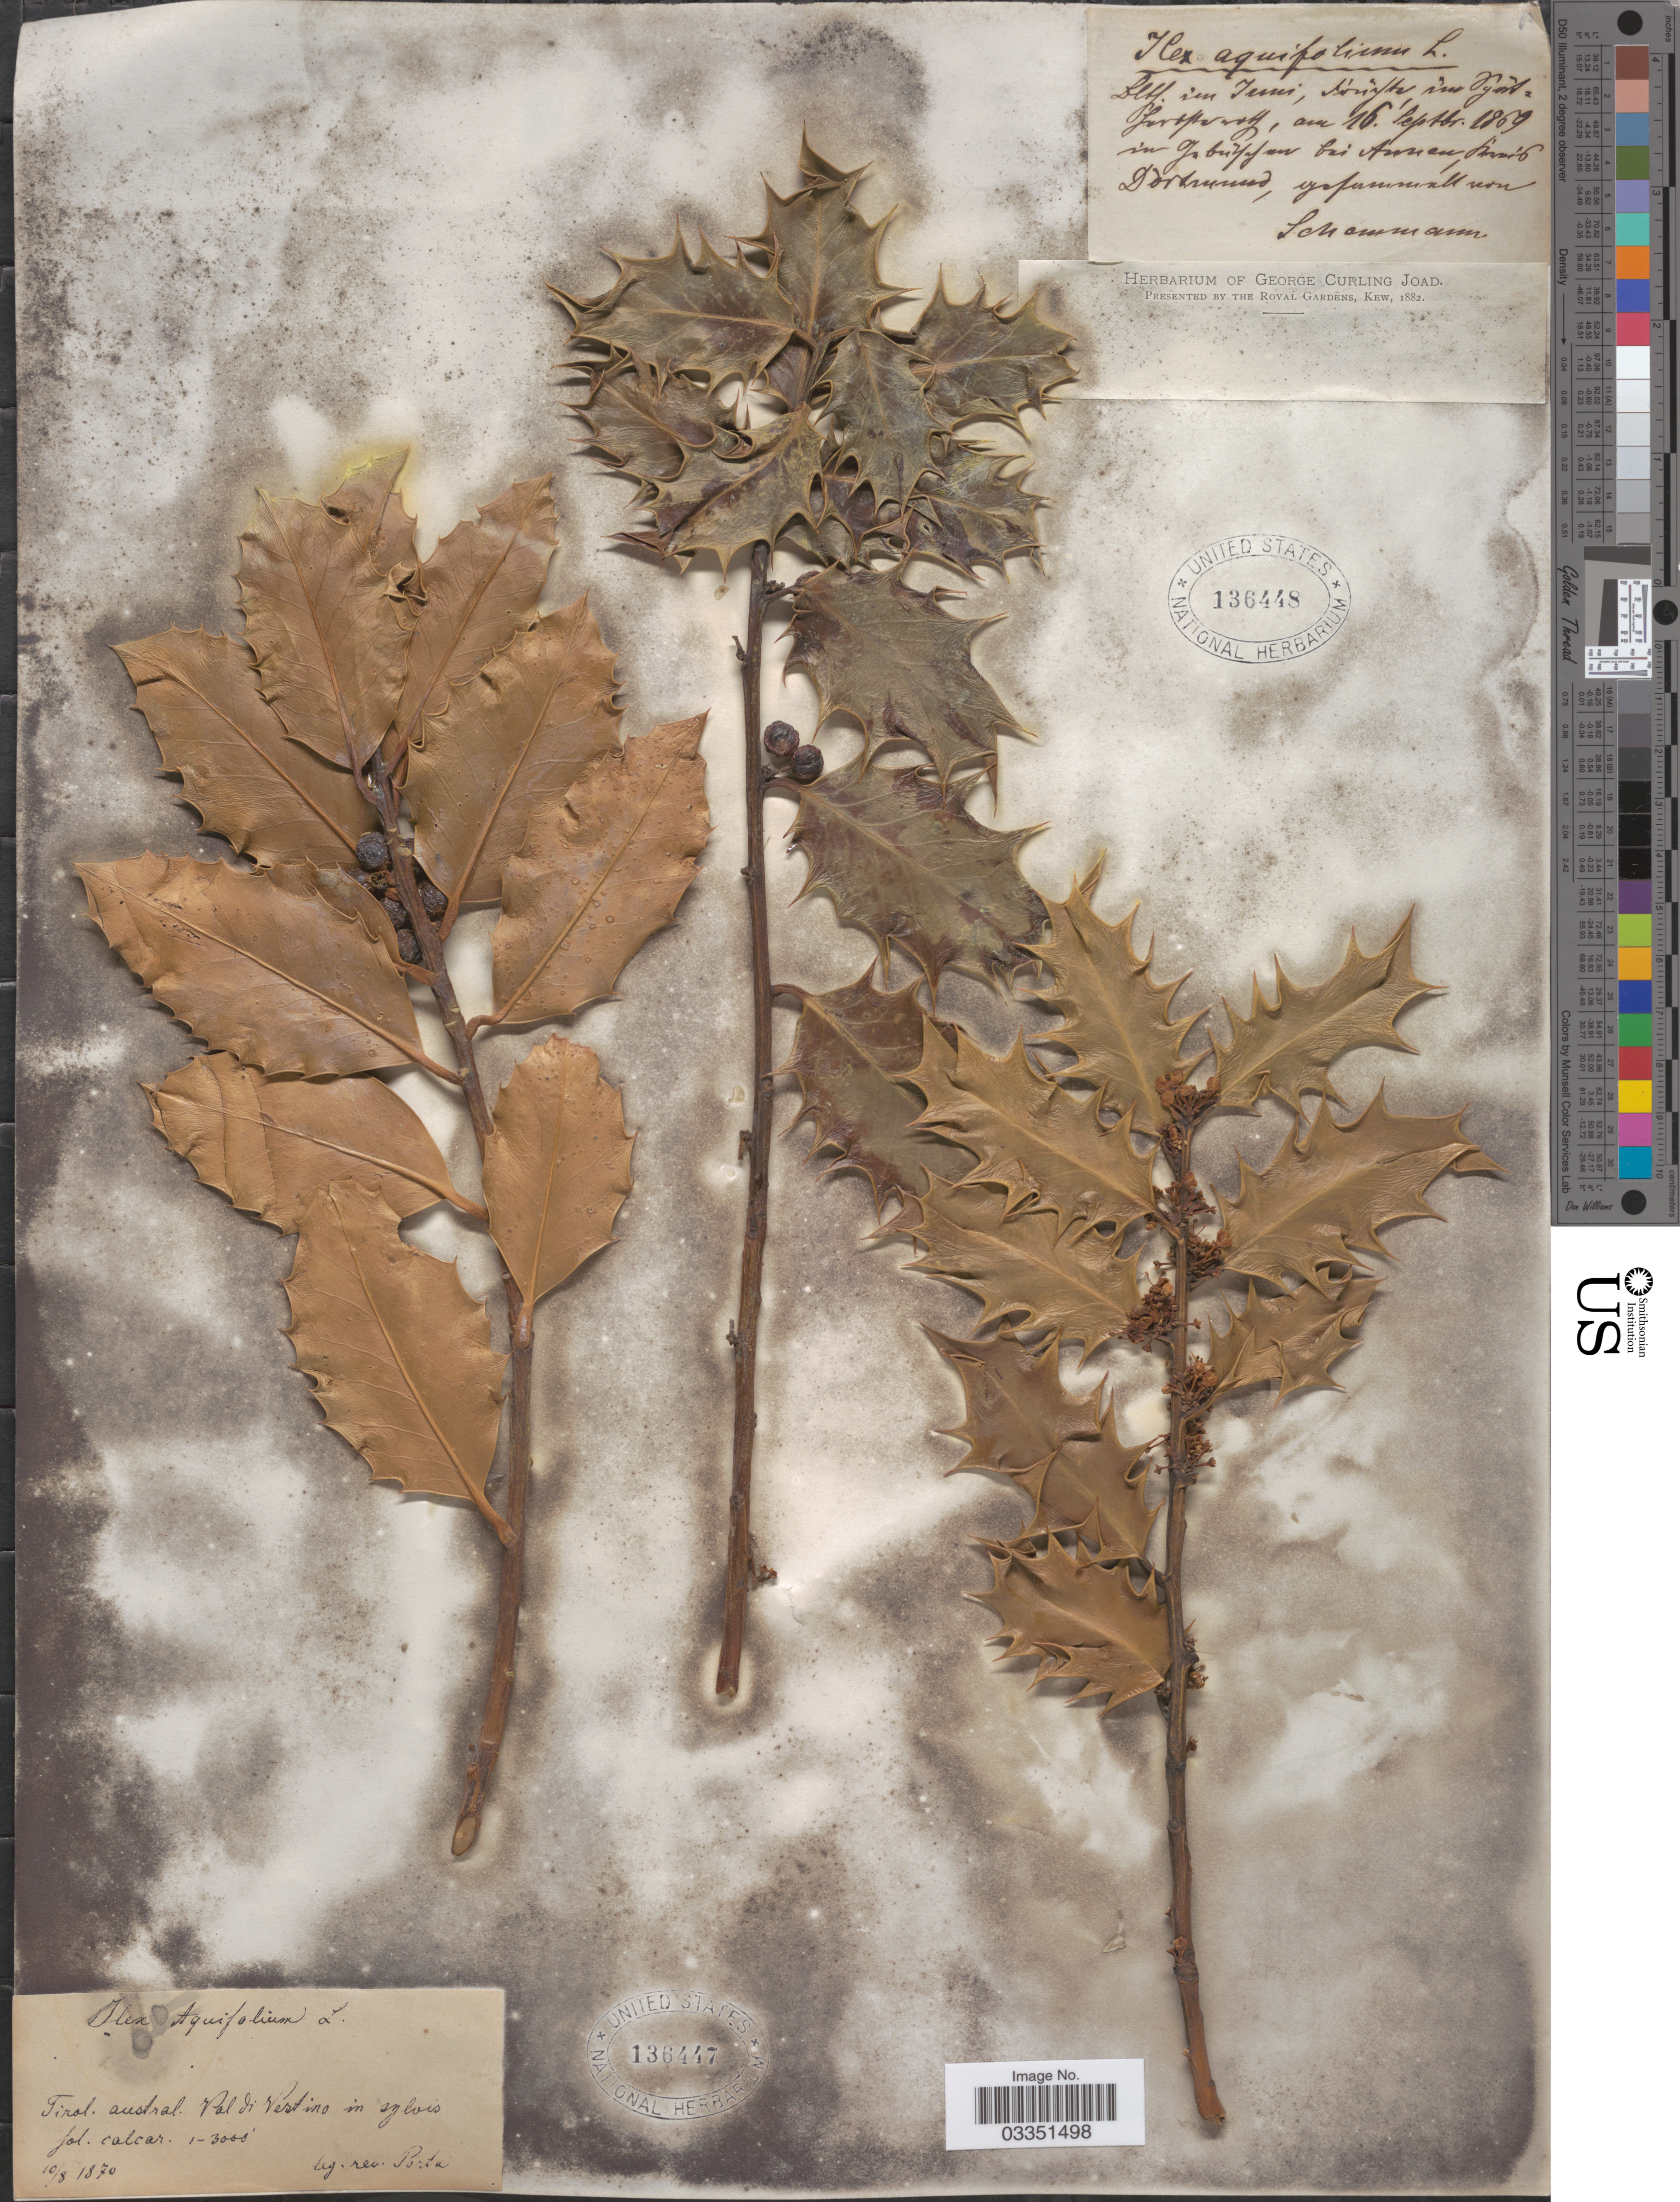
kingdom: Plantae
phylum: Tracheophyta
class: Magnoliopsida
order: Aquifoliales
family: Aquifoliaceae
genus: Ilex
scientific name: Ilex aquifolium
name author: L.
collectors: Porta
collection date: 1870-08-10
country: Italy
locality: Tirol. austral. Val di Vestino in sylvis fol. calcar.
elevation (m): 305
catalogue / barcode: US 136447